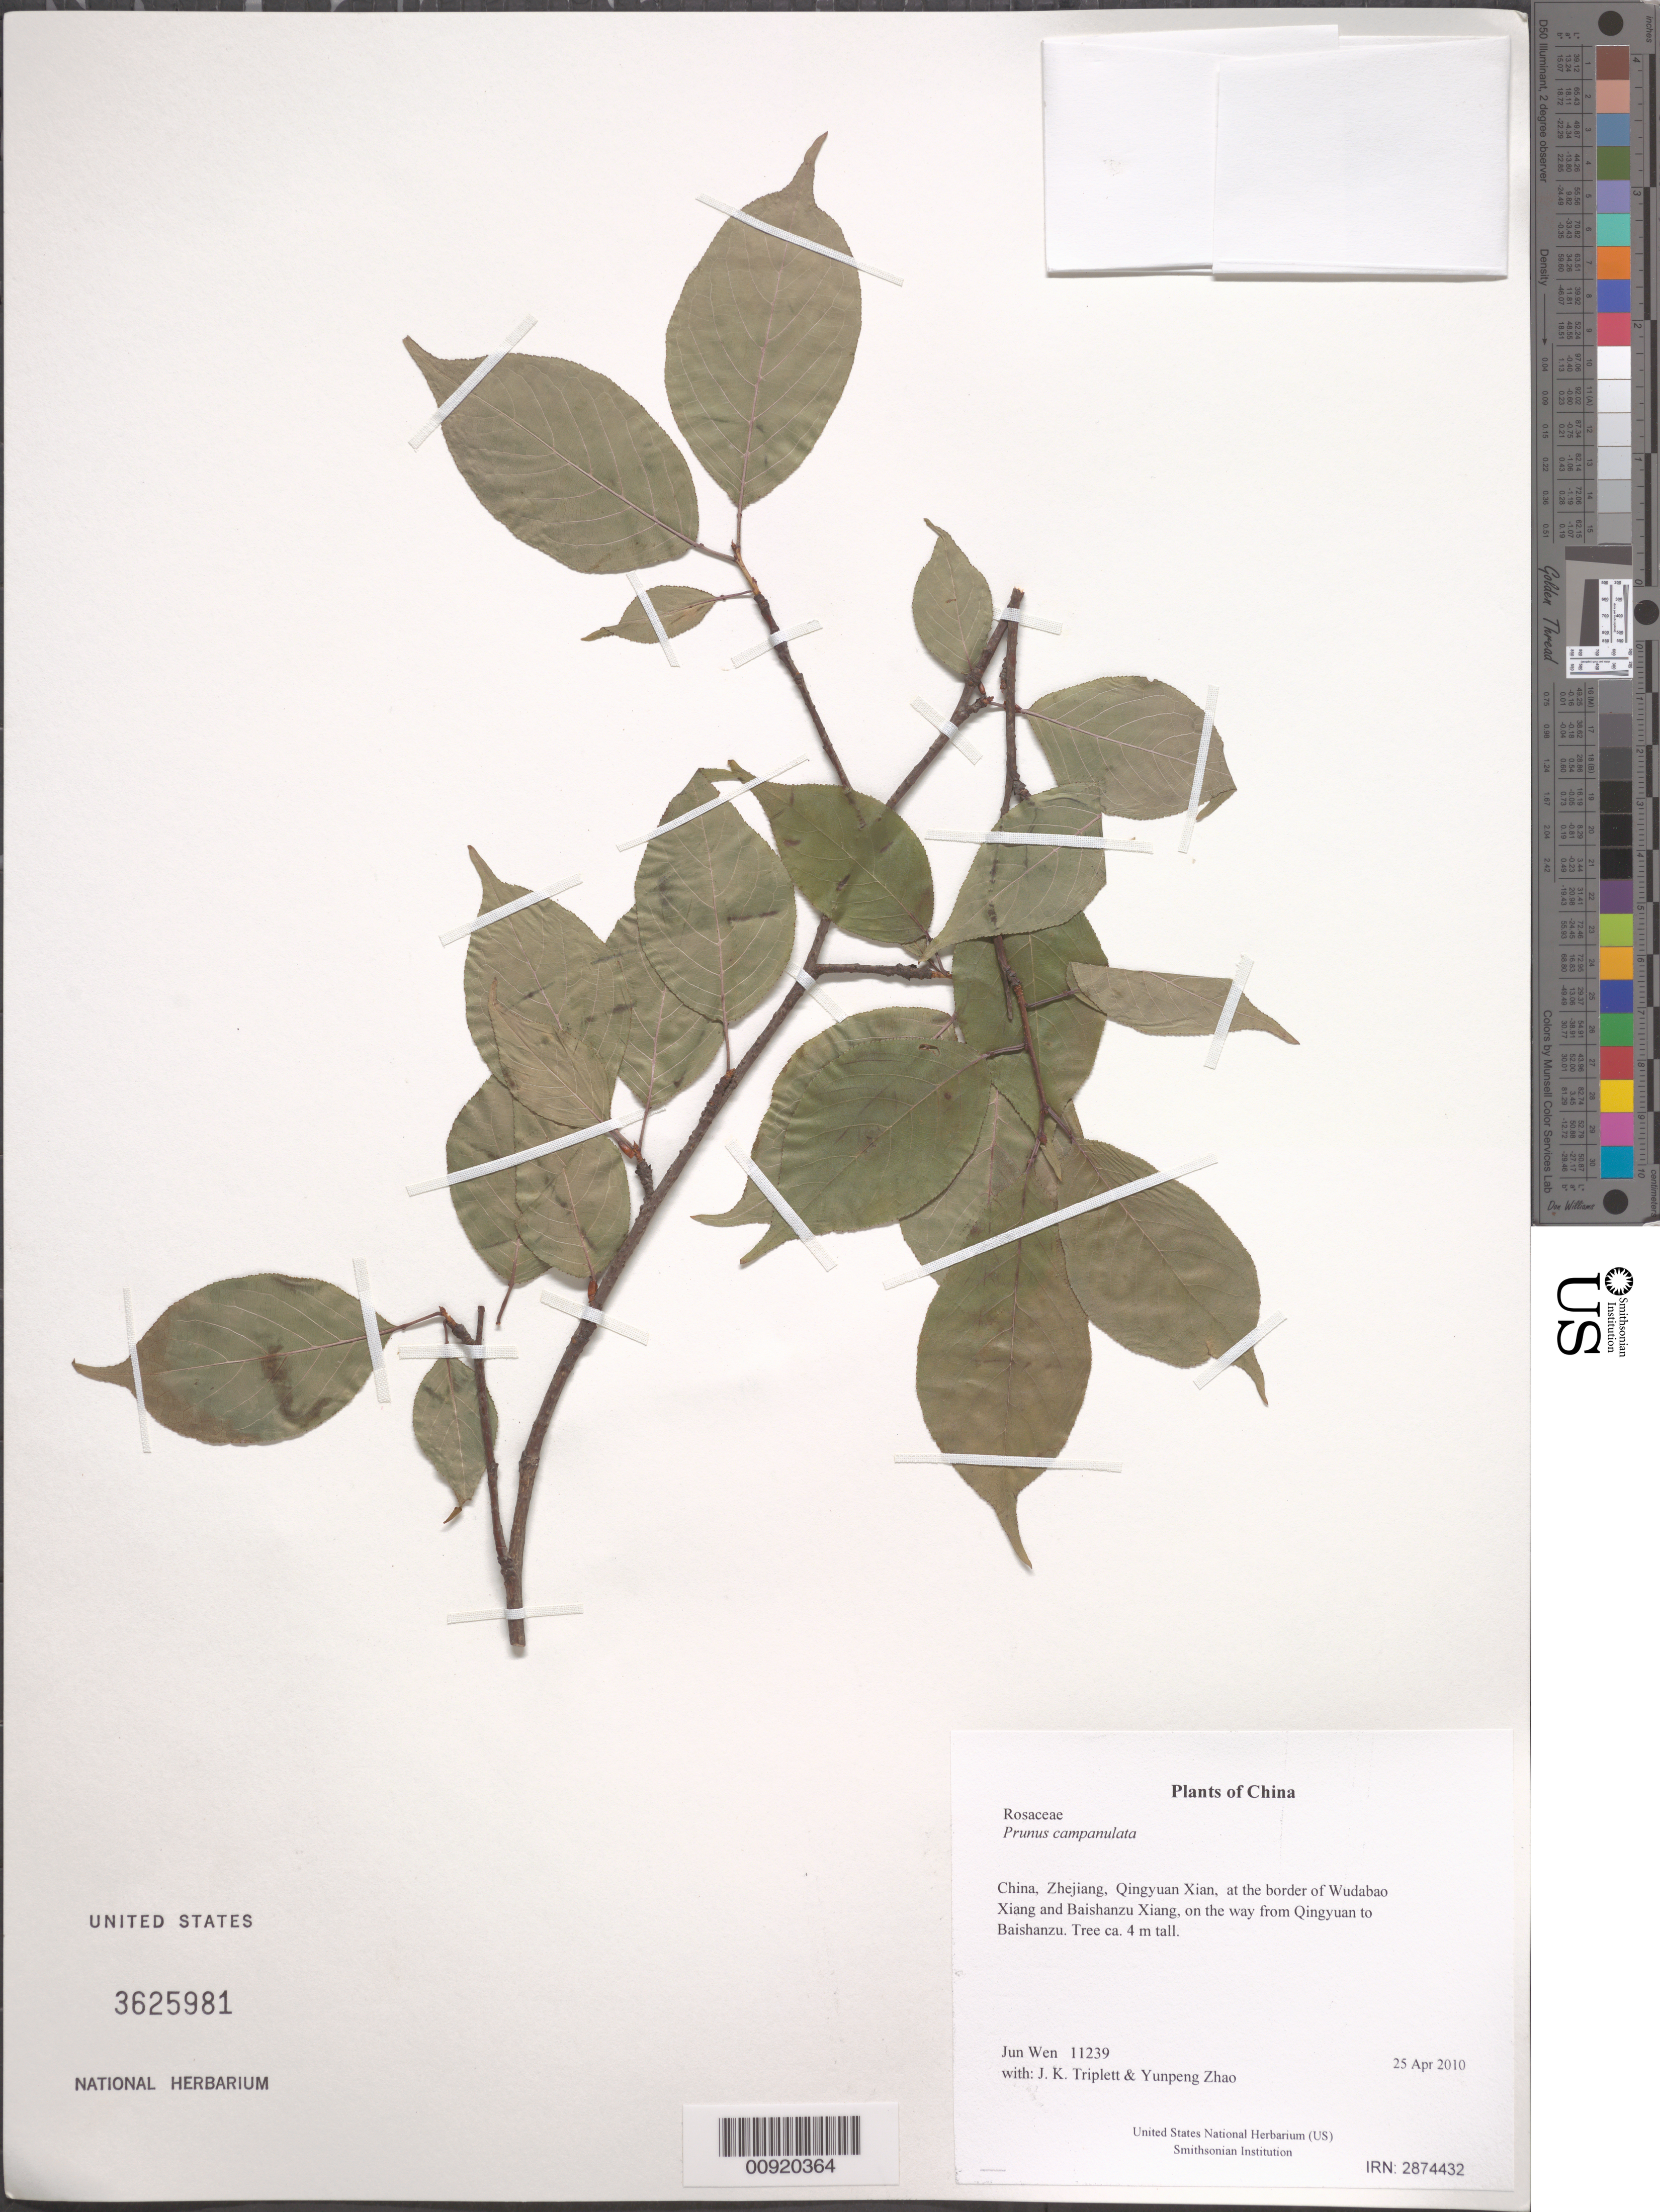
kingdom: Plantae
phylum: Tracheophyta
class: Magnoliopsida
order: Rosales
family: Rosaceae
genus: Prunus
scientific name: Prunus campanulata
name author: Maxim.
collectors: J. Wen, J. K. Triplett & Yunpeng Zhao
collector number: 11239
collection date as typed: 25 Apr 2010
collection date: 2010-04-25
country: China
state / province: Zhejiang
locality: Qingyuan Xian, at the border of Wudabao Xiang and Baishanzu Xiang, on the way from Qingyuan to Baishanzu.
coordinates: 27 43.057 N, 119 08.409 E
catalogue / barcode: US 3625981